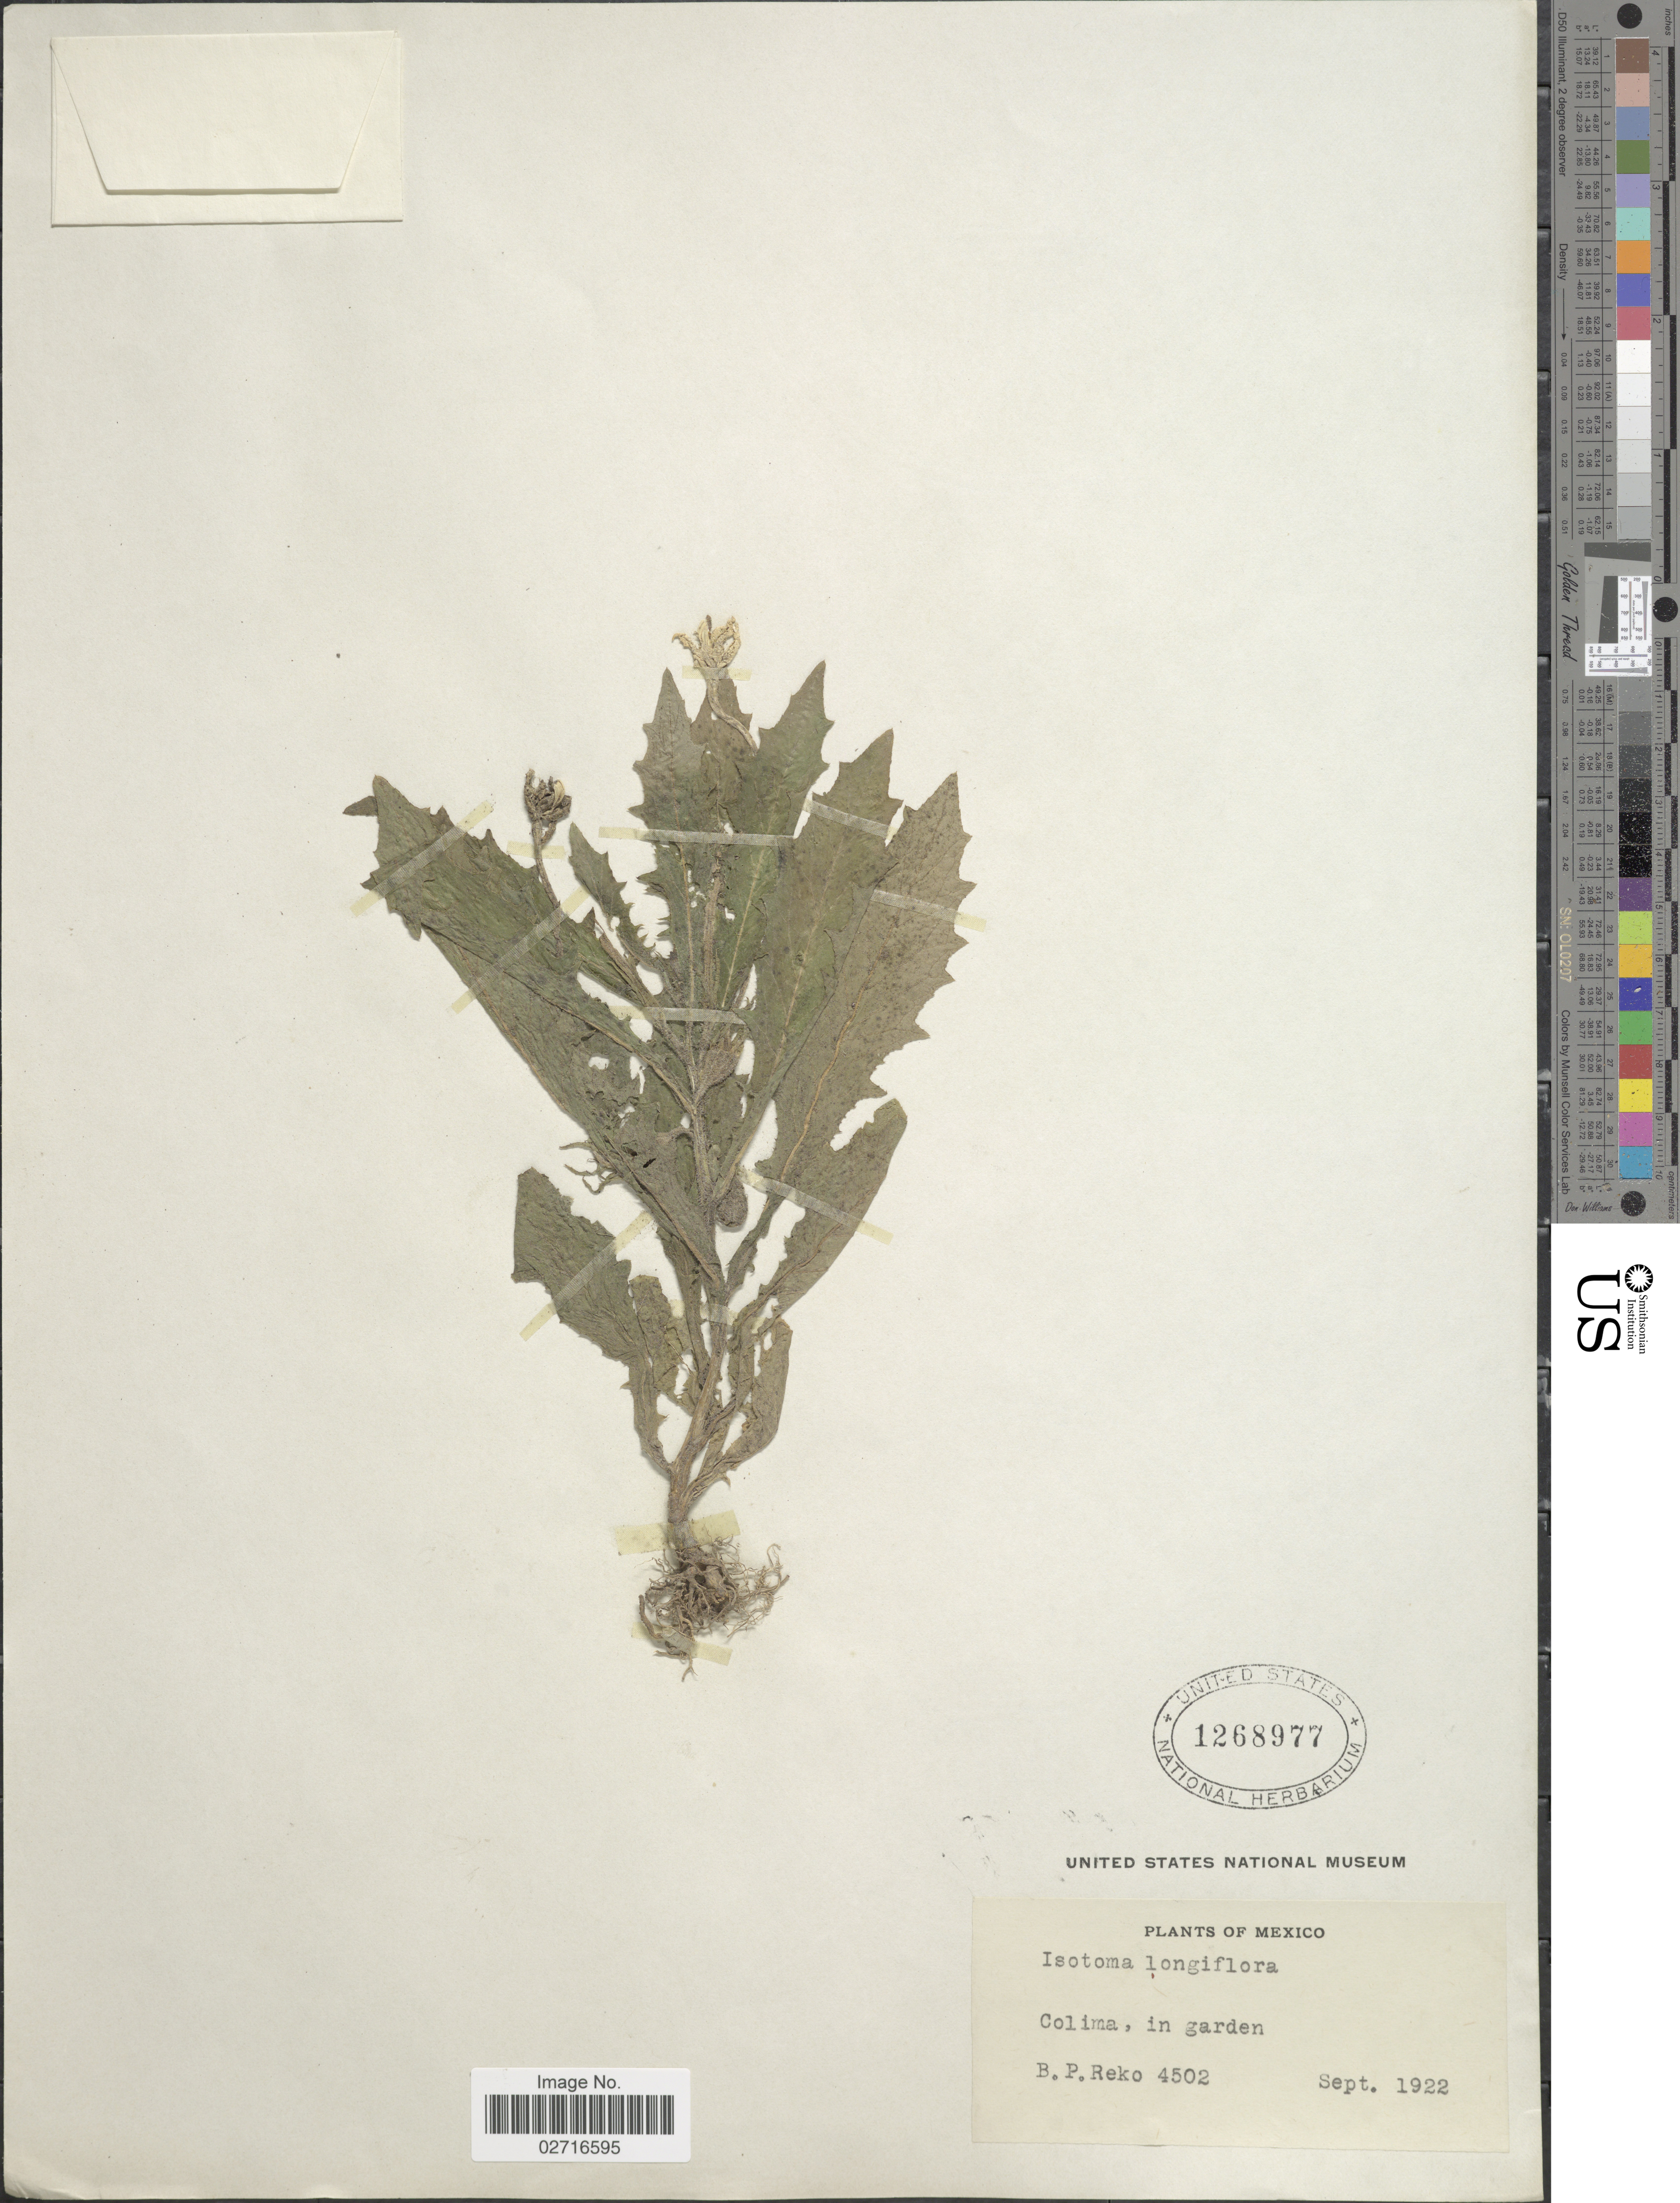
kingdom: Plantae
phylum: Tracheophyta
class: Magnoliopsida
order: Asterales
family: Campanulaceae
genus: Hippobroma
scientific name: Hippobroma longiflora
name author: (L.) G. Don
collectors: B. P. Reko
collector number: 4502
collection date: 1922-09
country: Mexico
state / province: Colima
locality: In garden.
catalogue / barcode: US 1268977